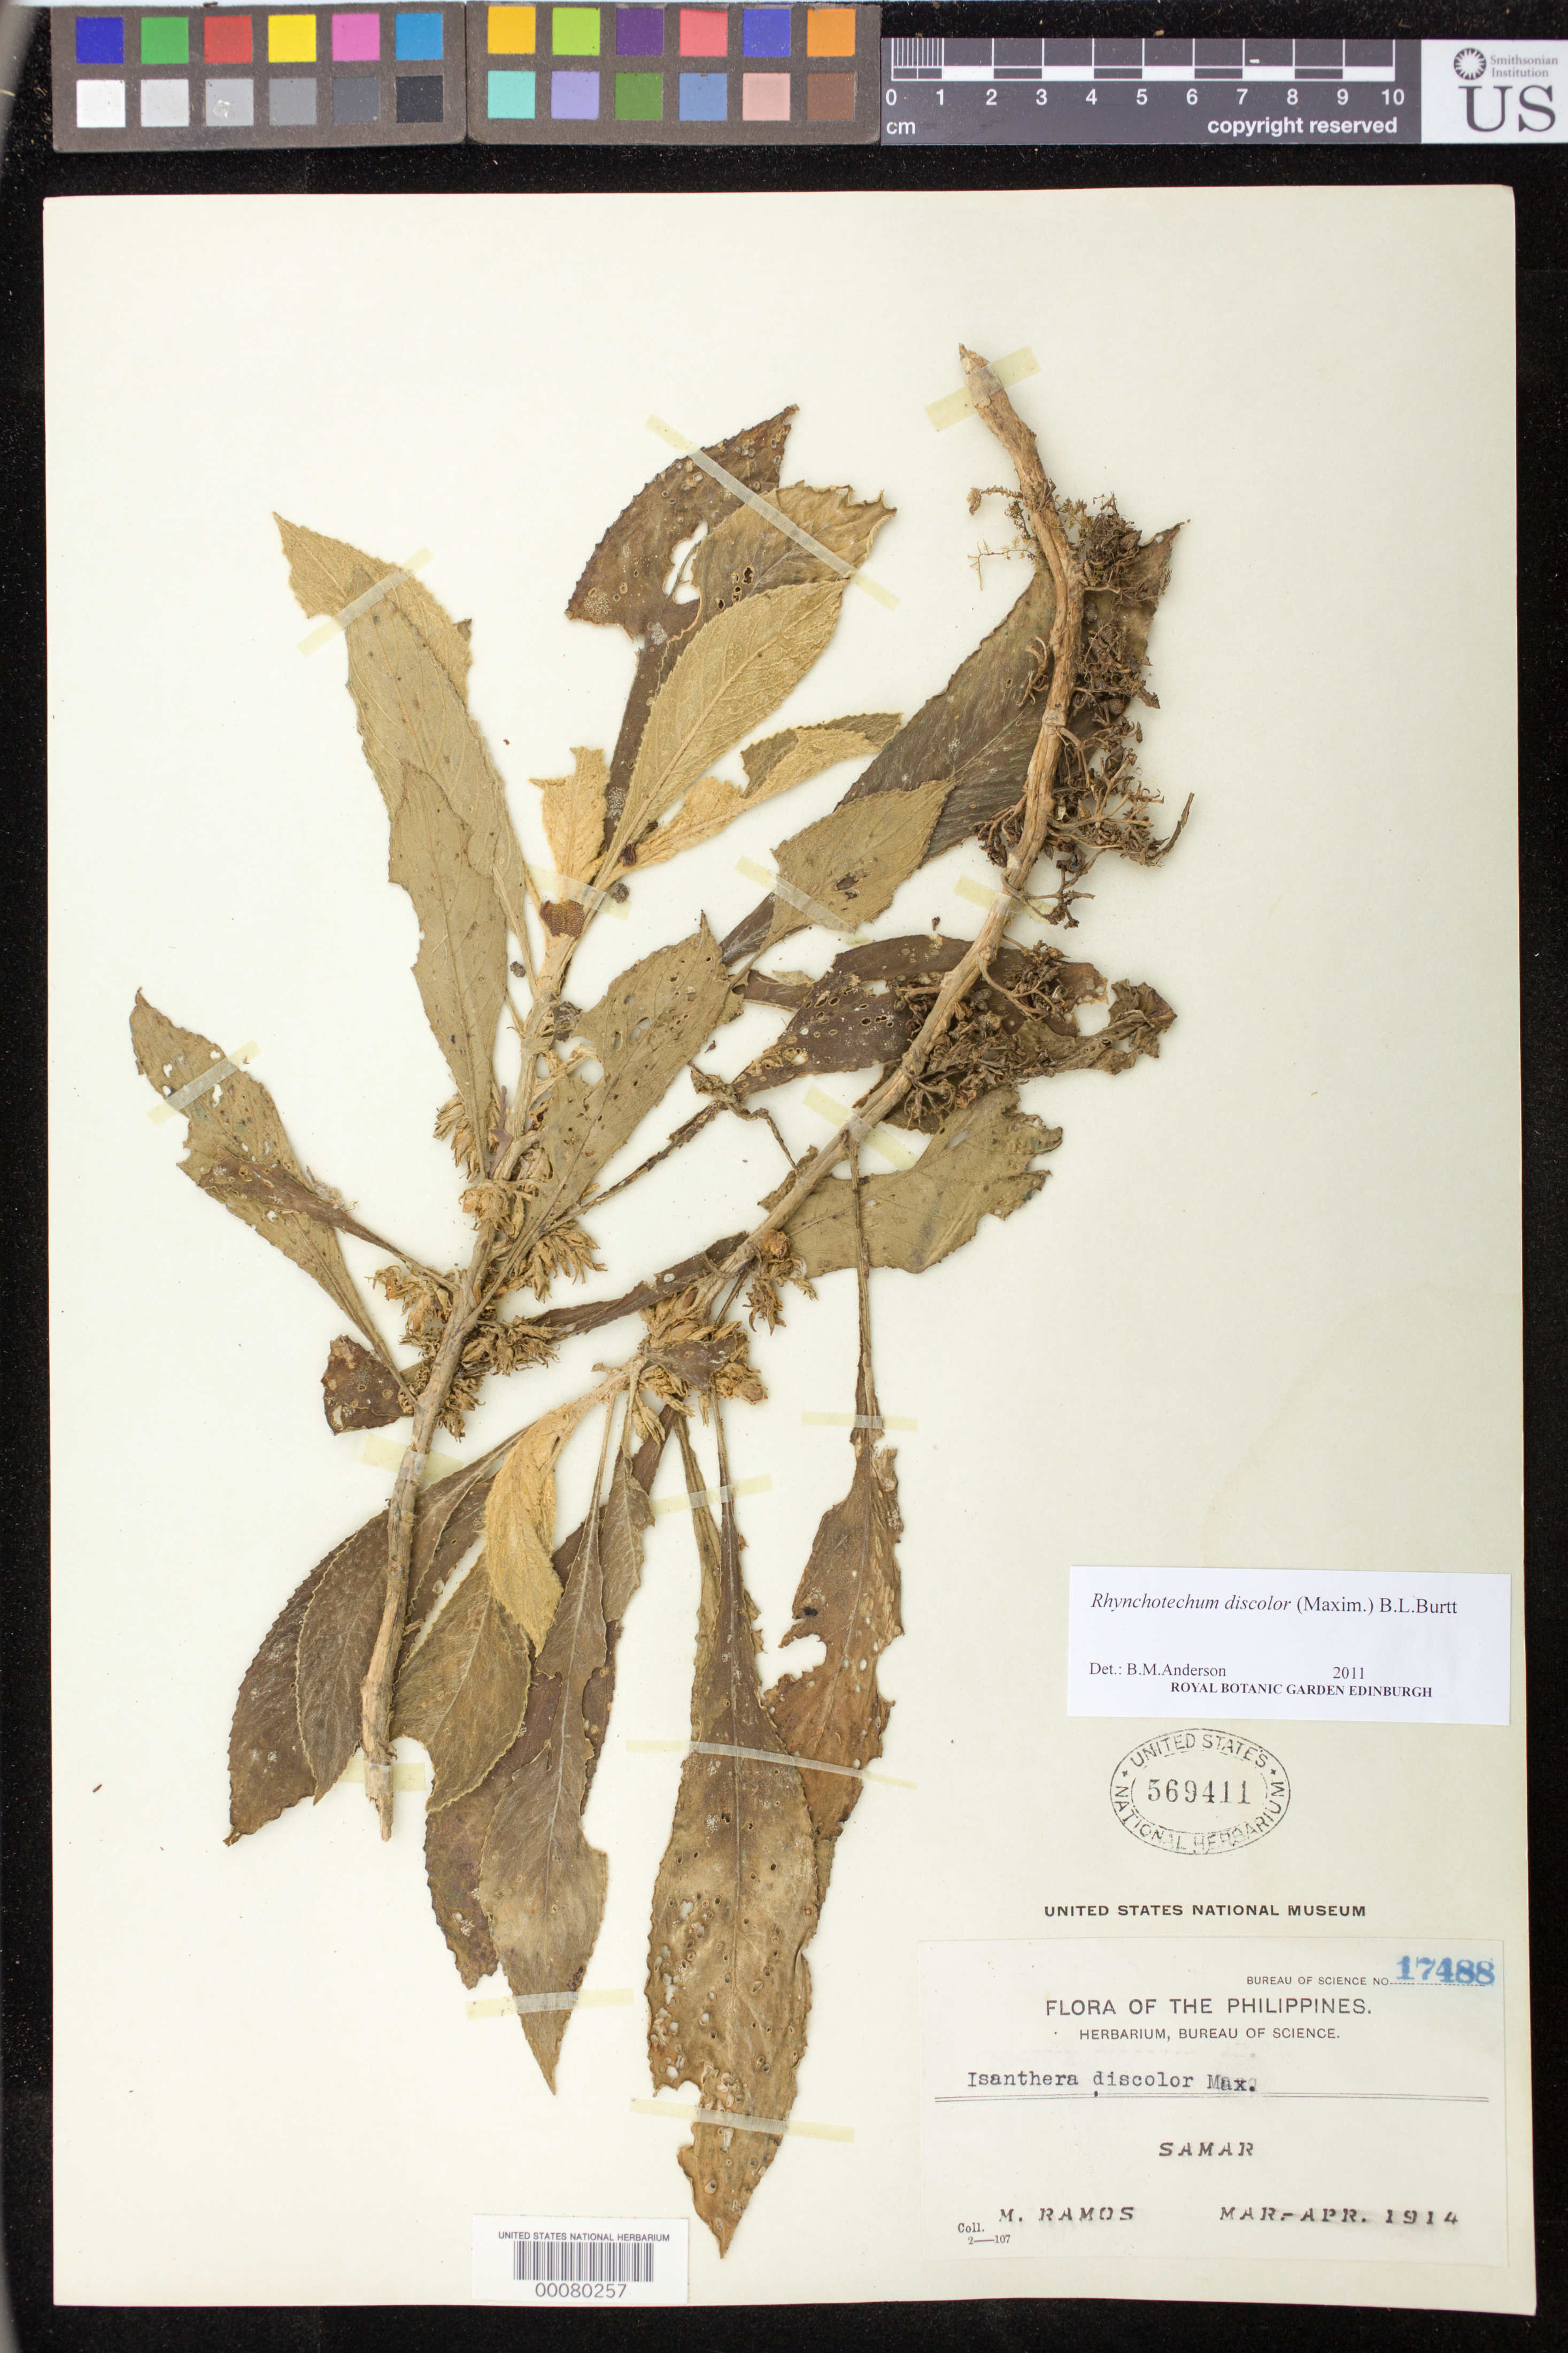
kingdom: Plantae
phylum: Tracheophyta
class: Magnoliopsida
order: Lamiales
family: Gesneriaceae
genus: Rhynchotechum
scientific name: Rhynchotechum discolor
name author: (Maxim.) B.L. Burtt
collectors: M. Ramos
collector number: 17488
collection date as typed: Mar-Apr 1914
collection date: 1914-03/1914-04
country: Philippines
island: Samar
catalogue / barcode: US 569411